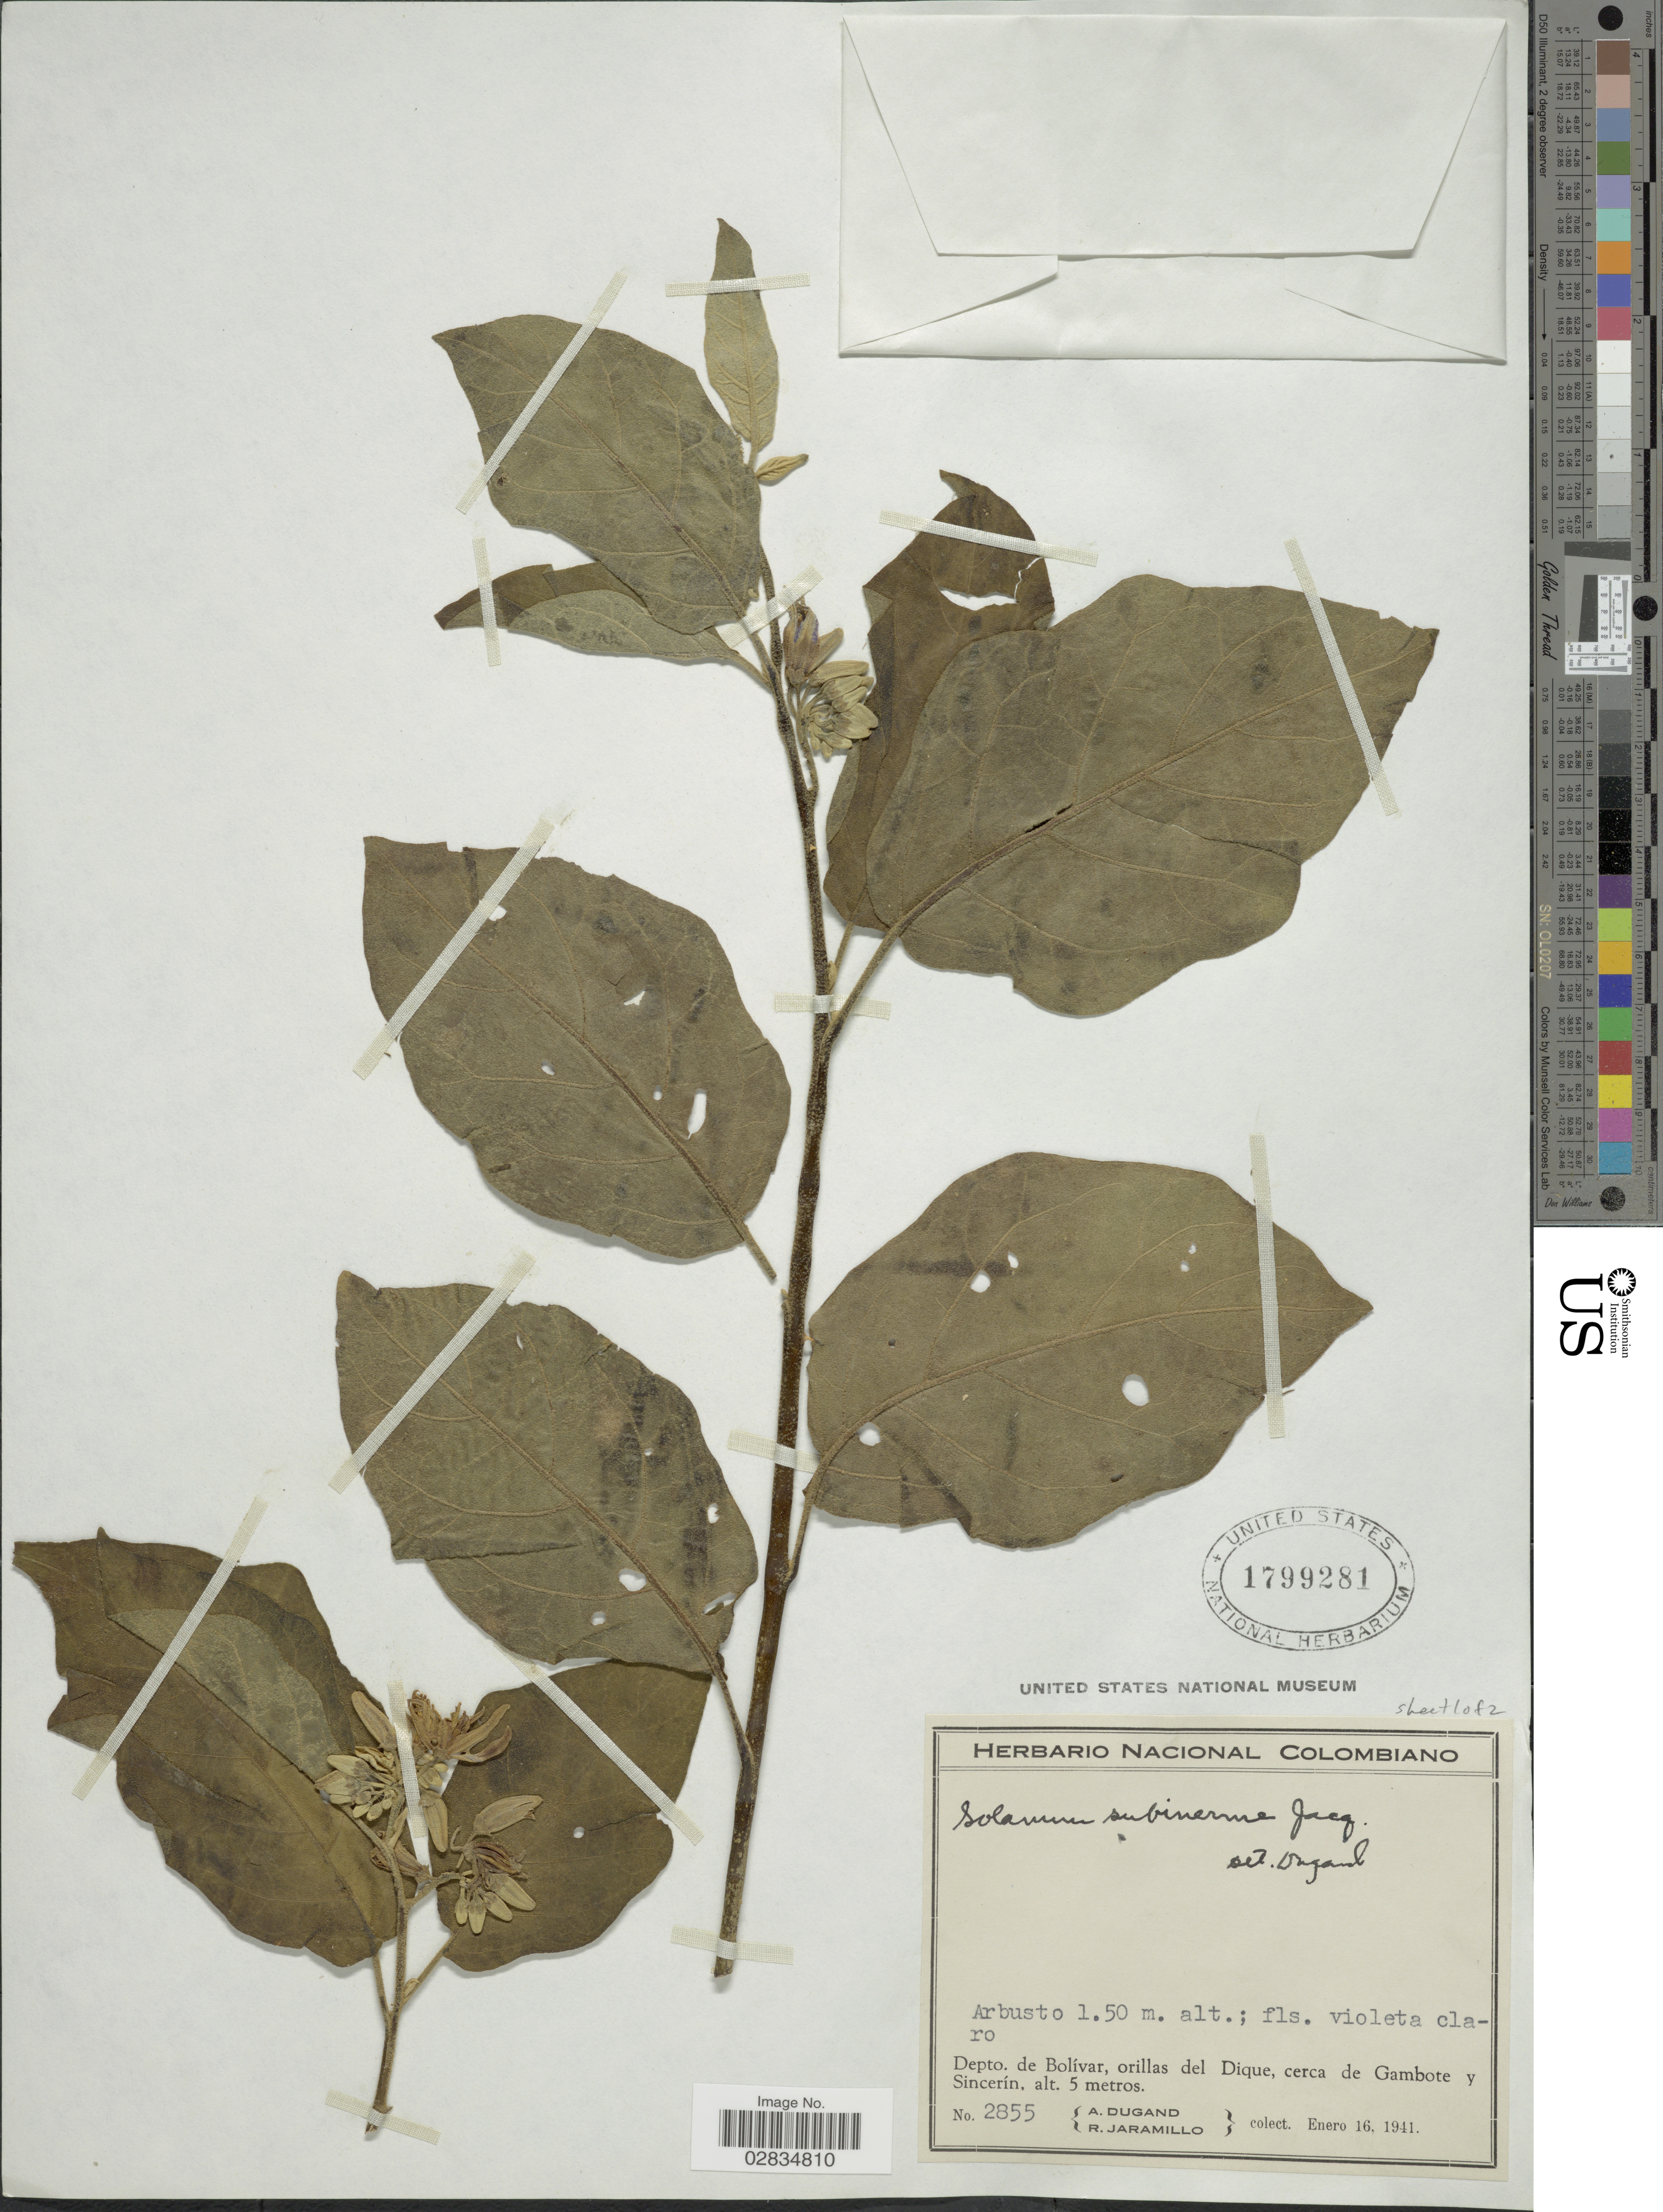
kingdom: Plantae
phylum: Tracheophyta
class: Magnoliopsida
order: Solanales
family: Solanaceae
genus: Solanum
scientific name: Solanum subinerme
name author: Jacq.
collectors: A. Dugand & R. Jaramillo M.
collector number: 2855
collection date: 1941-01-16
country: Colombia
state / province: Bolívar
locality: Depto. de Bolívar, orillas del Dique, cerca de Gambote y Sincerín.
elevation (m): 5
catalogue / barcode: US 1799281